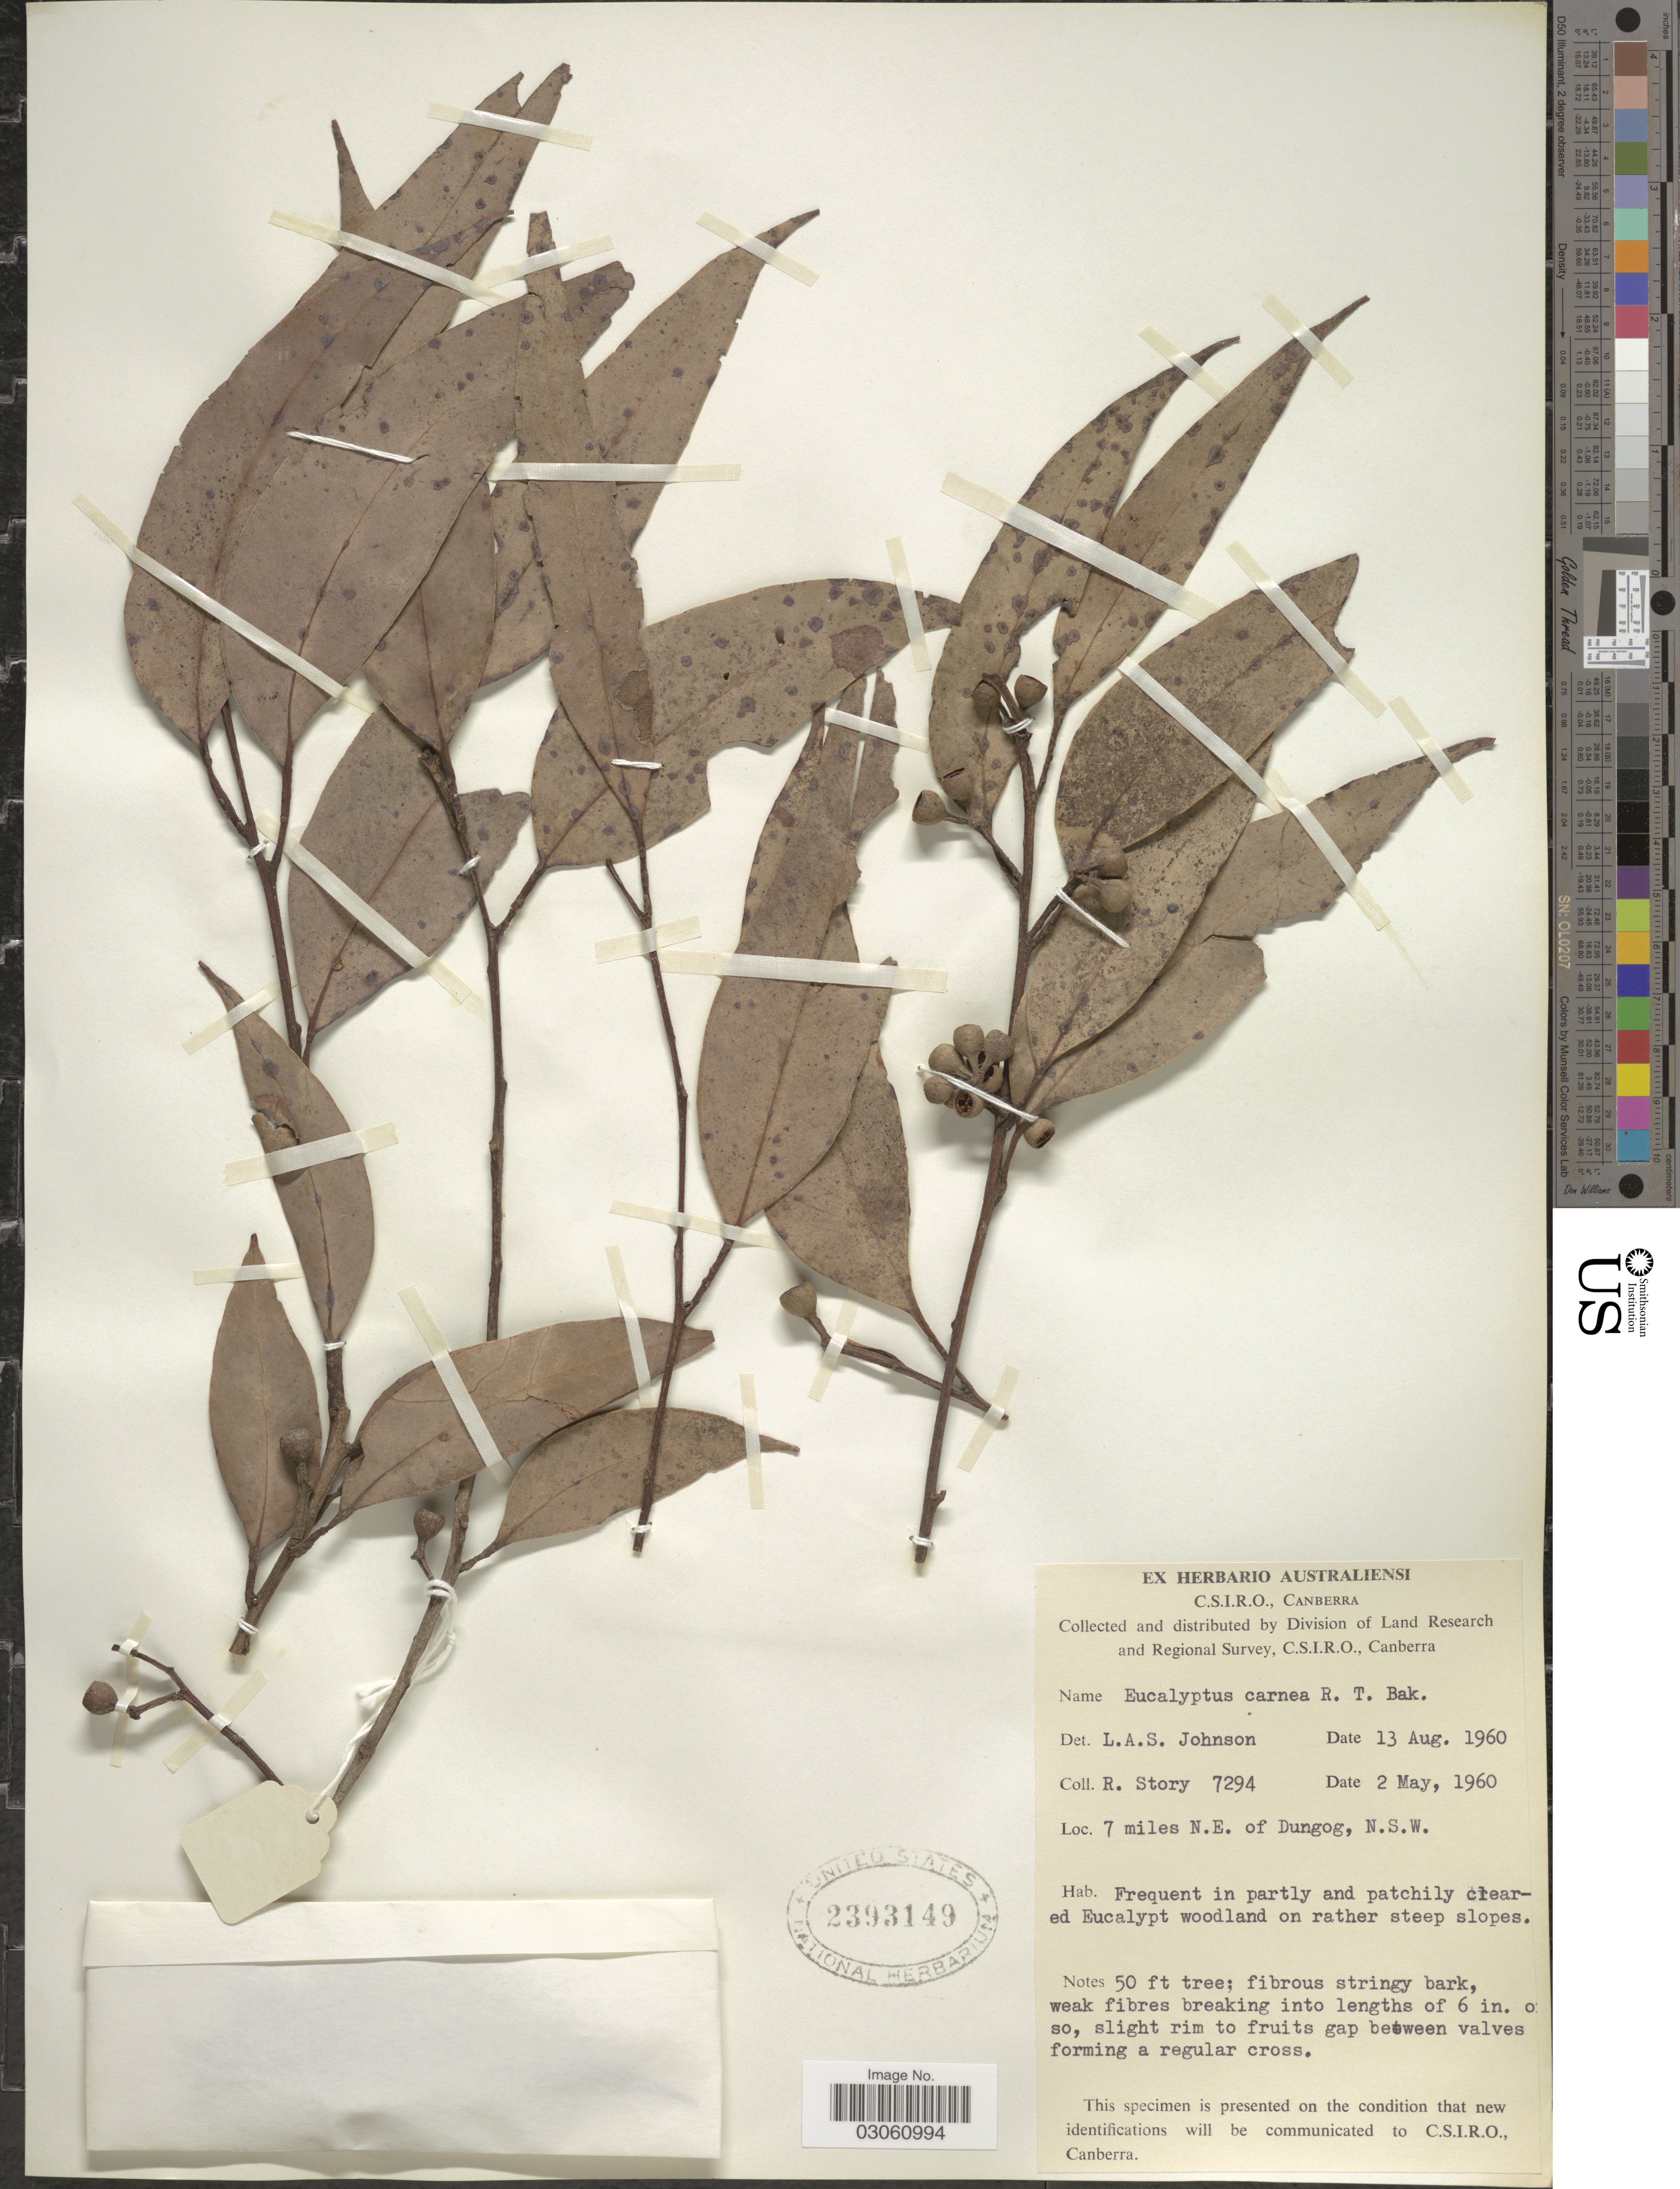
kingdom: Plantae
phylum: Tracheophyta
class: Magnoliopsida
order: Myrtales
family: Myrtaceae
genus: Eucalyptus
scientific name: Eucalyptus carnea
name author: R. Baker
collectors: R. Story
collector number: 7294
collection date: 1960-05-02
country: Australia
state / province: New South Wales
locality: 7 miles N.E. of Dungog.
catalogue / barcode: US 2393149